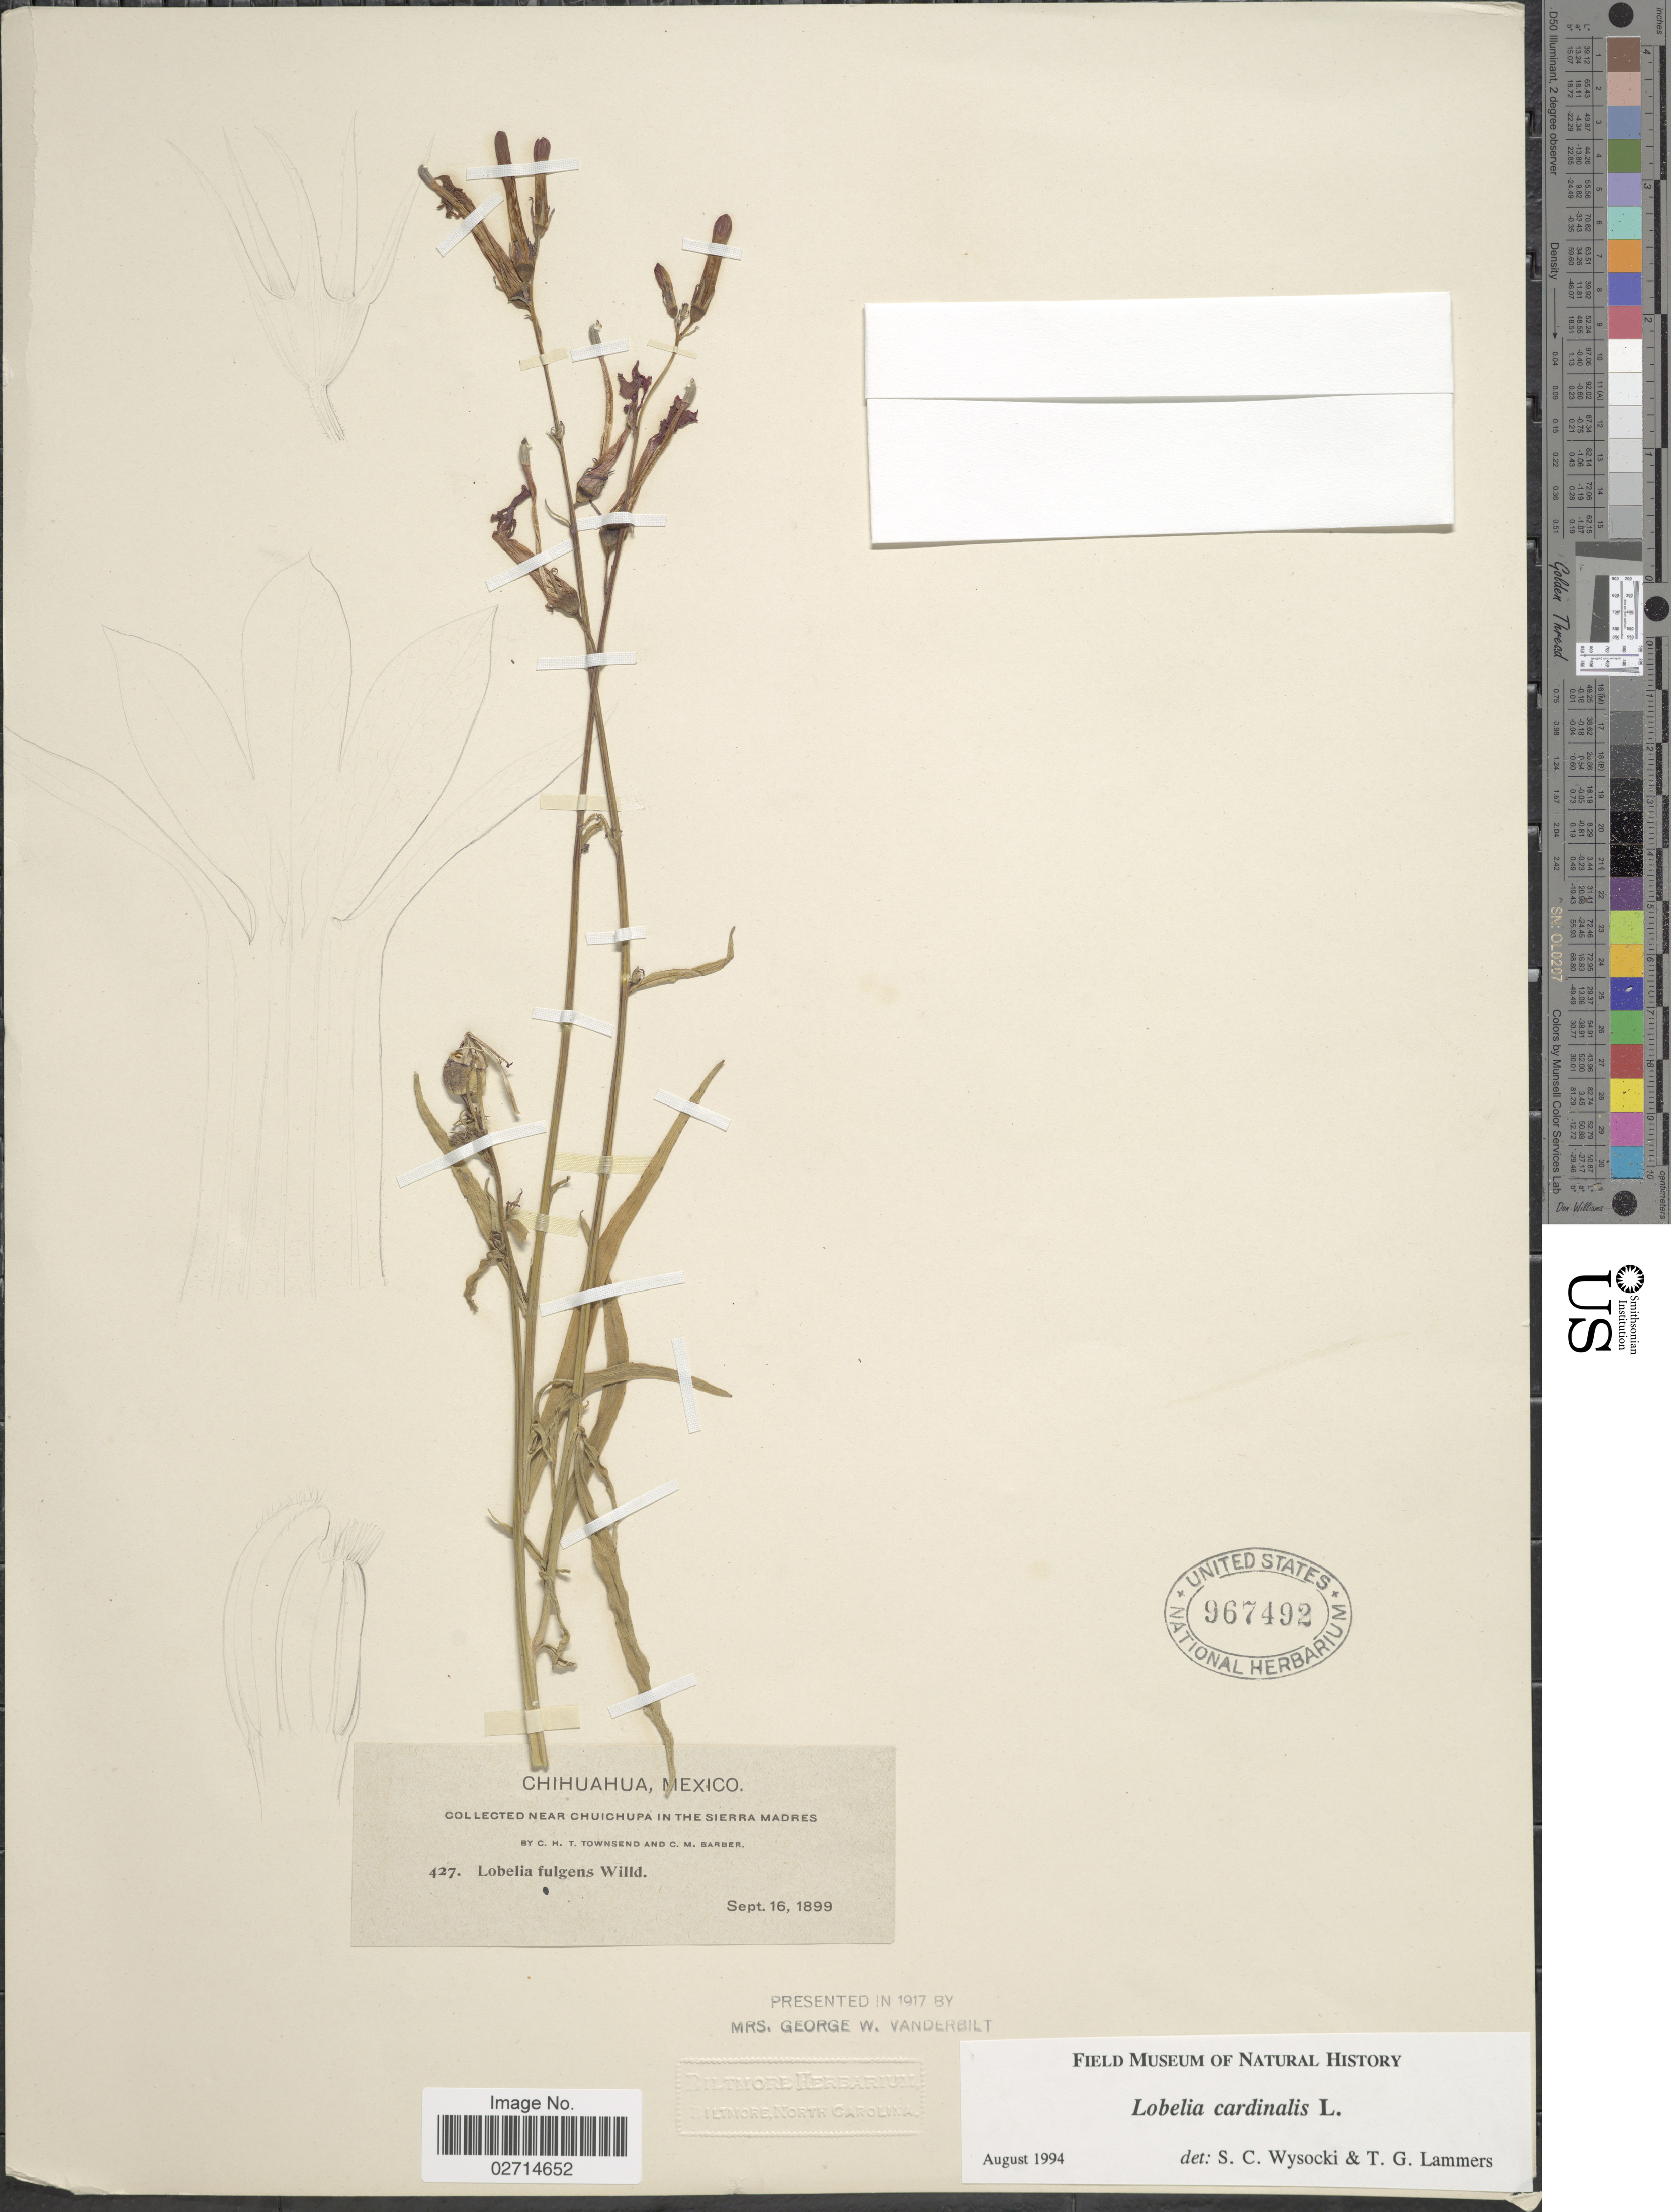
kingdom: Plantae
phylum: Tracheophyta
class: Magnoliopsida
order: Asterales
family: Campanulaceae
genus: Lobelia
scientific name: Lobelia cardinalis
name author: L.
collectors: C. H. T. Townsend & C. Barber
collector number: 427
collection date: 1899-09-16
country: Mexico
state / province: Chihuahua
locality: Near Chuichupa in the Sierra Madres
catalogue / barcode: US 967492